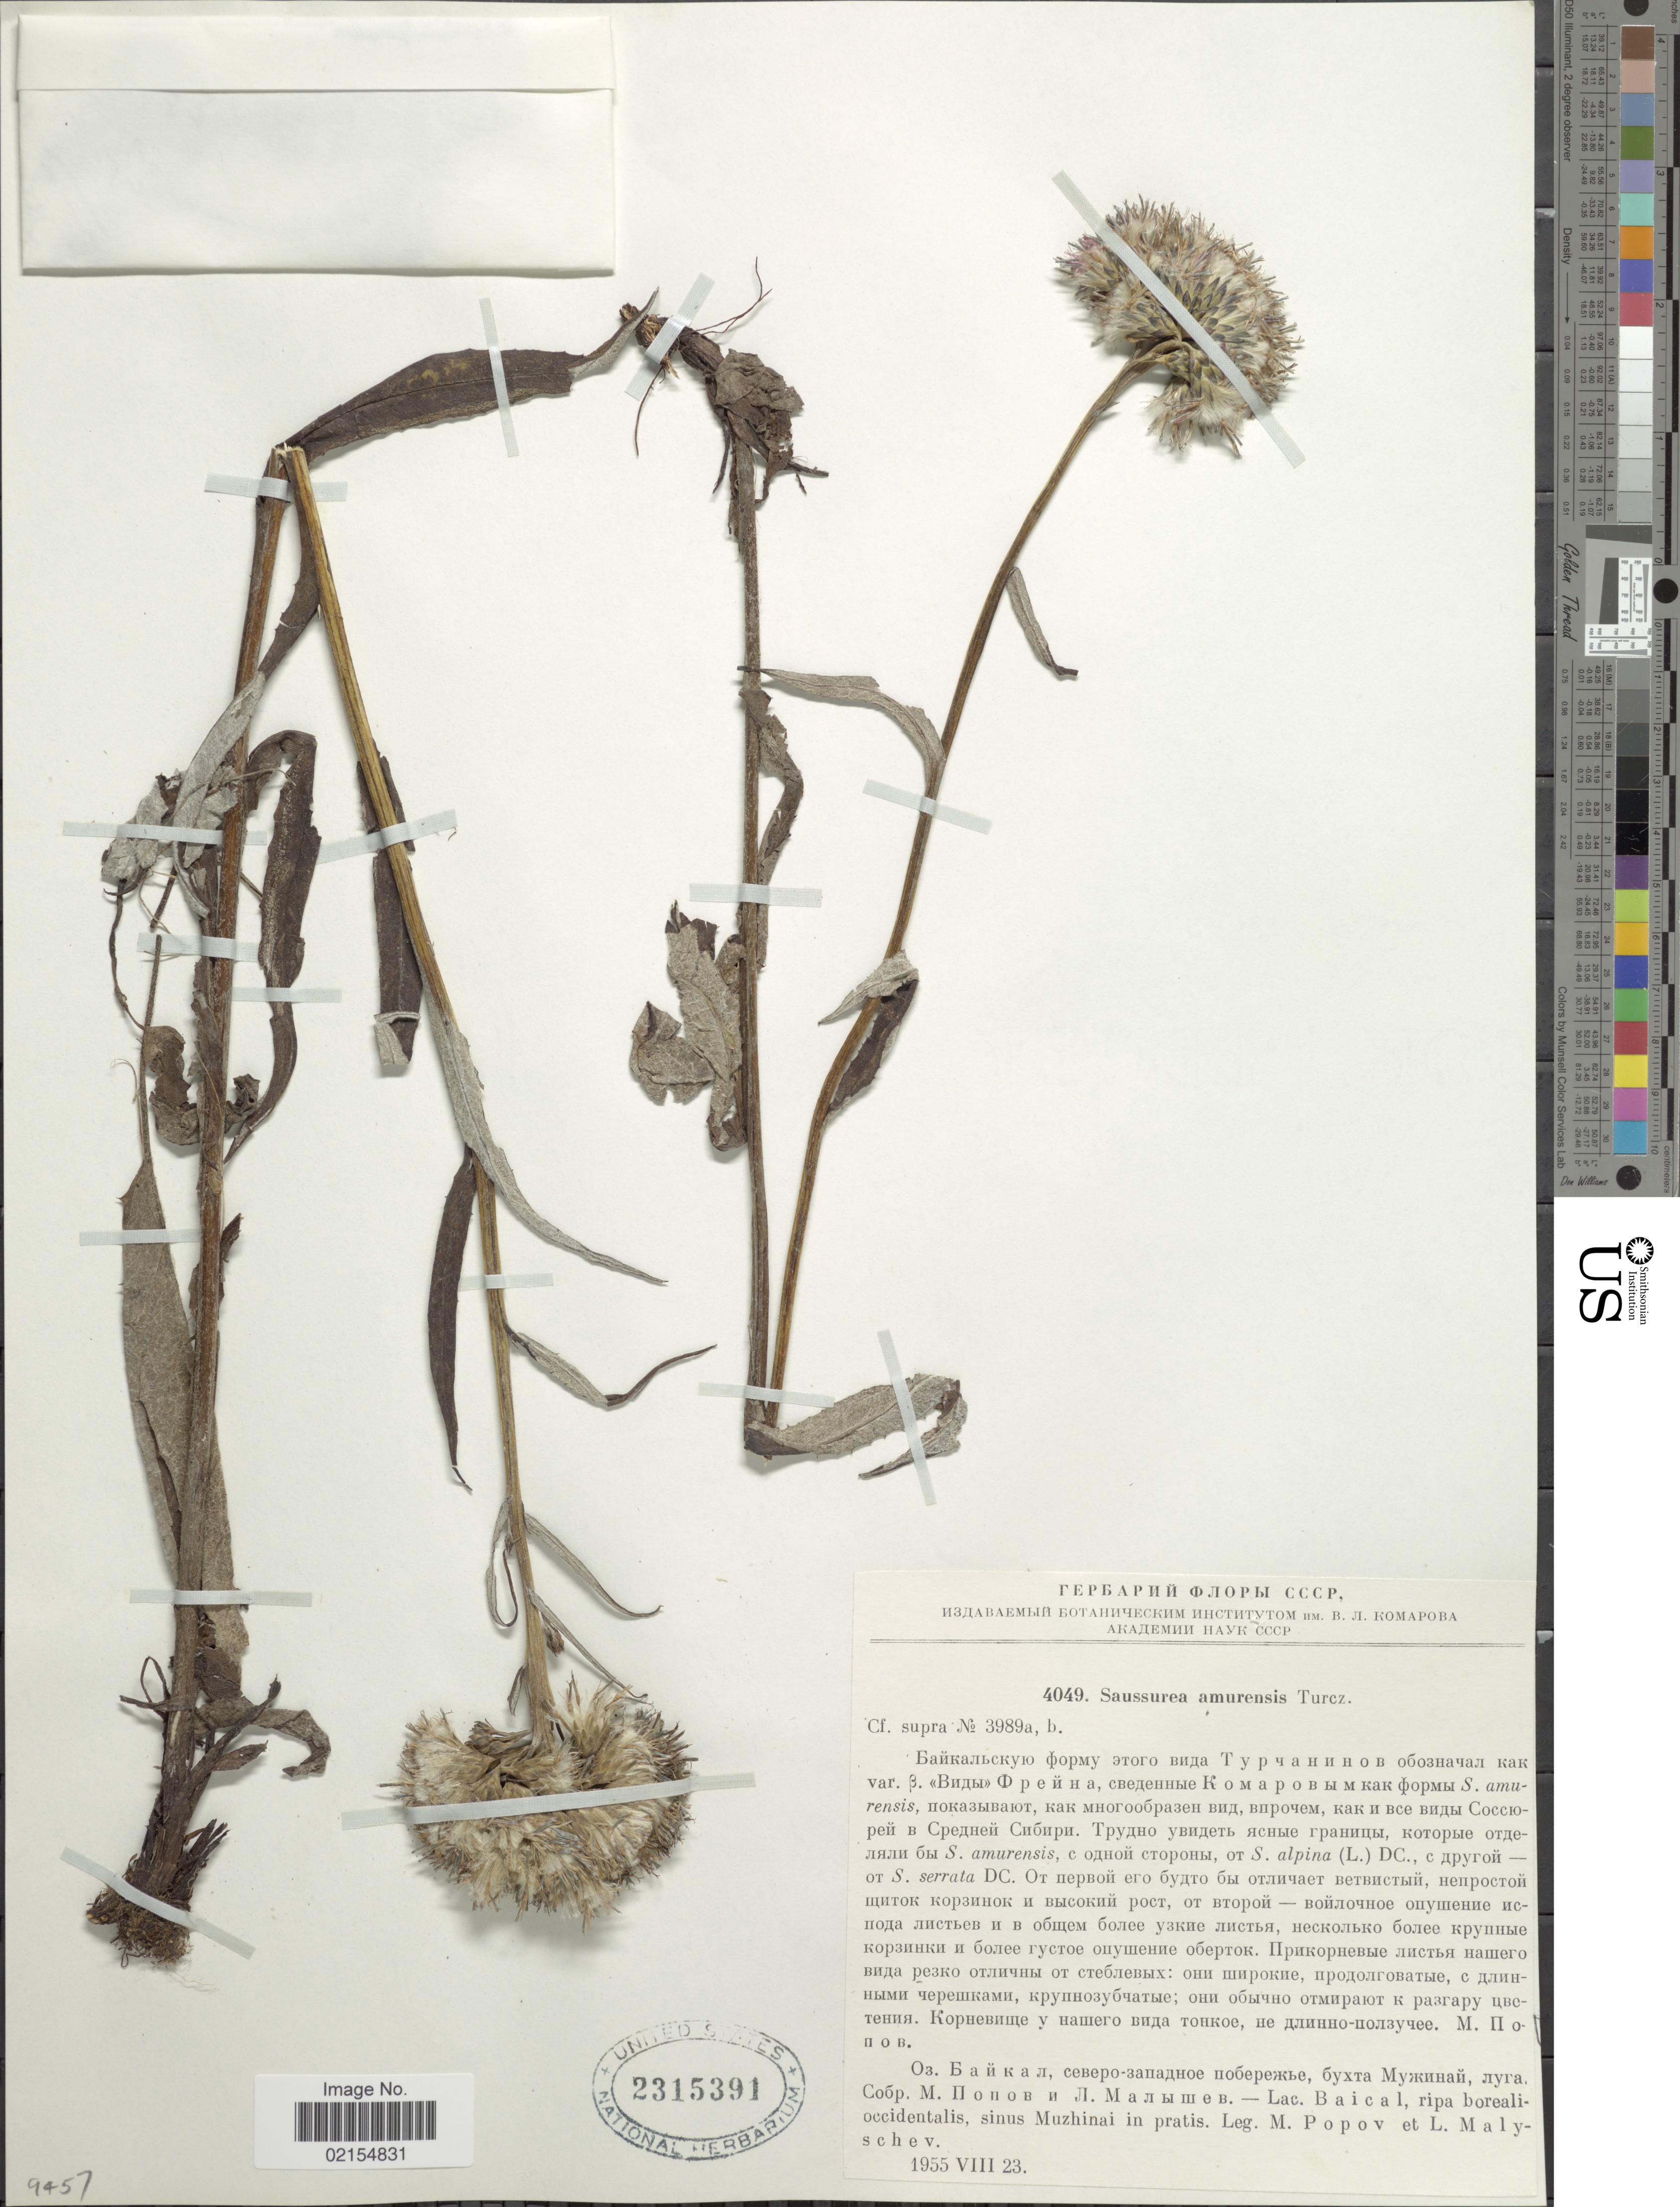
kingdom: Plantae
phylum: Tracheophyta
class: Magnoliopsida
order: Asterales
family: Asteraceae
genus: Saussurea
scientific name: Saussurea amurensis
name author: Turcz.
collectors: M. Popov & L. Malyshev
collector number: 4049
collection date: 1955-08-23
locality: Lac. Baical, ripa boreali-occidentalis, sinus Muzhinai in pratis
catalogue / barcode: US 2315391